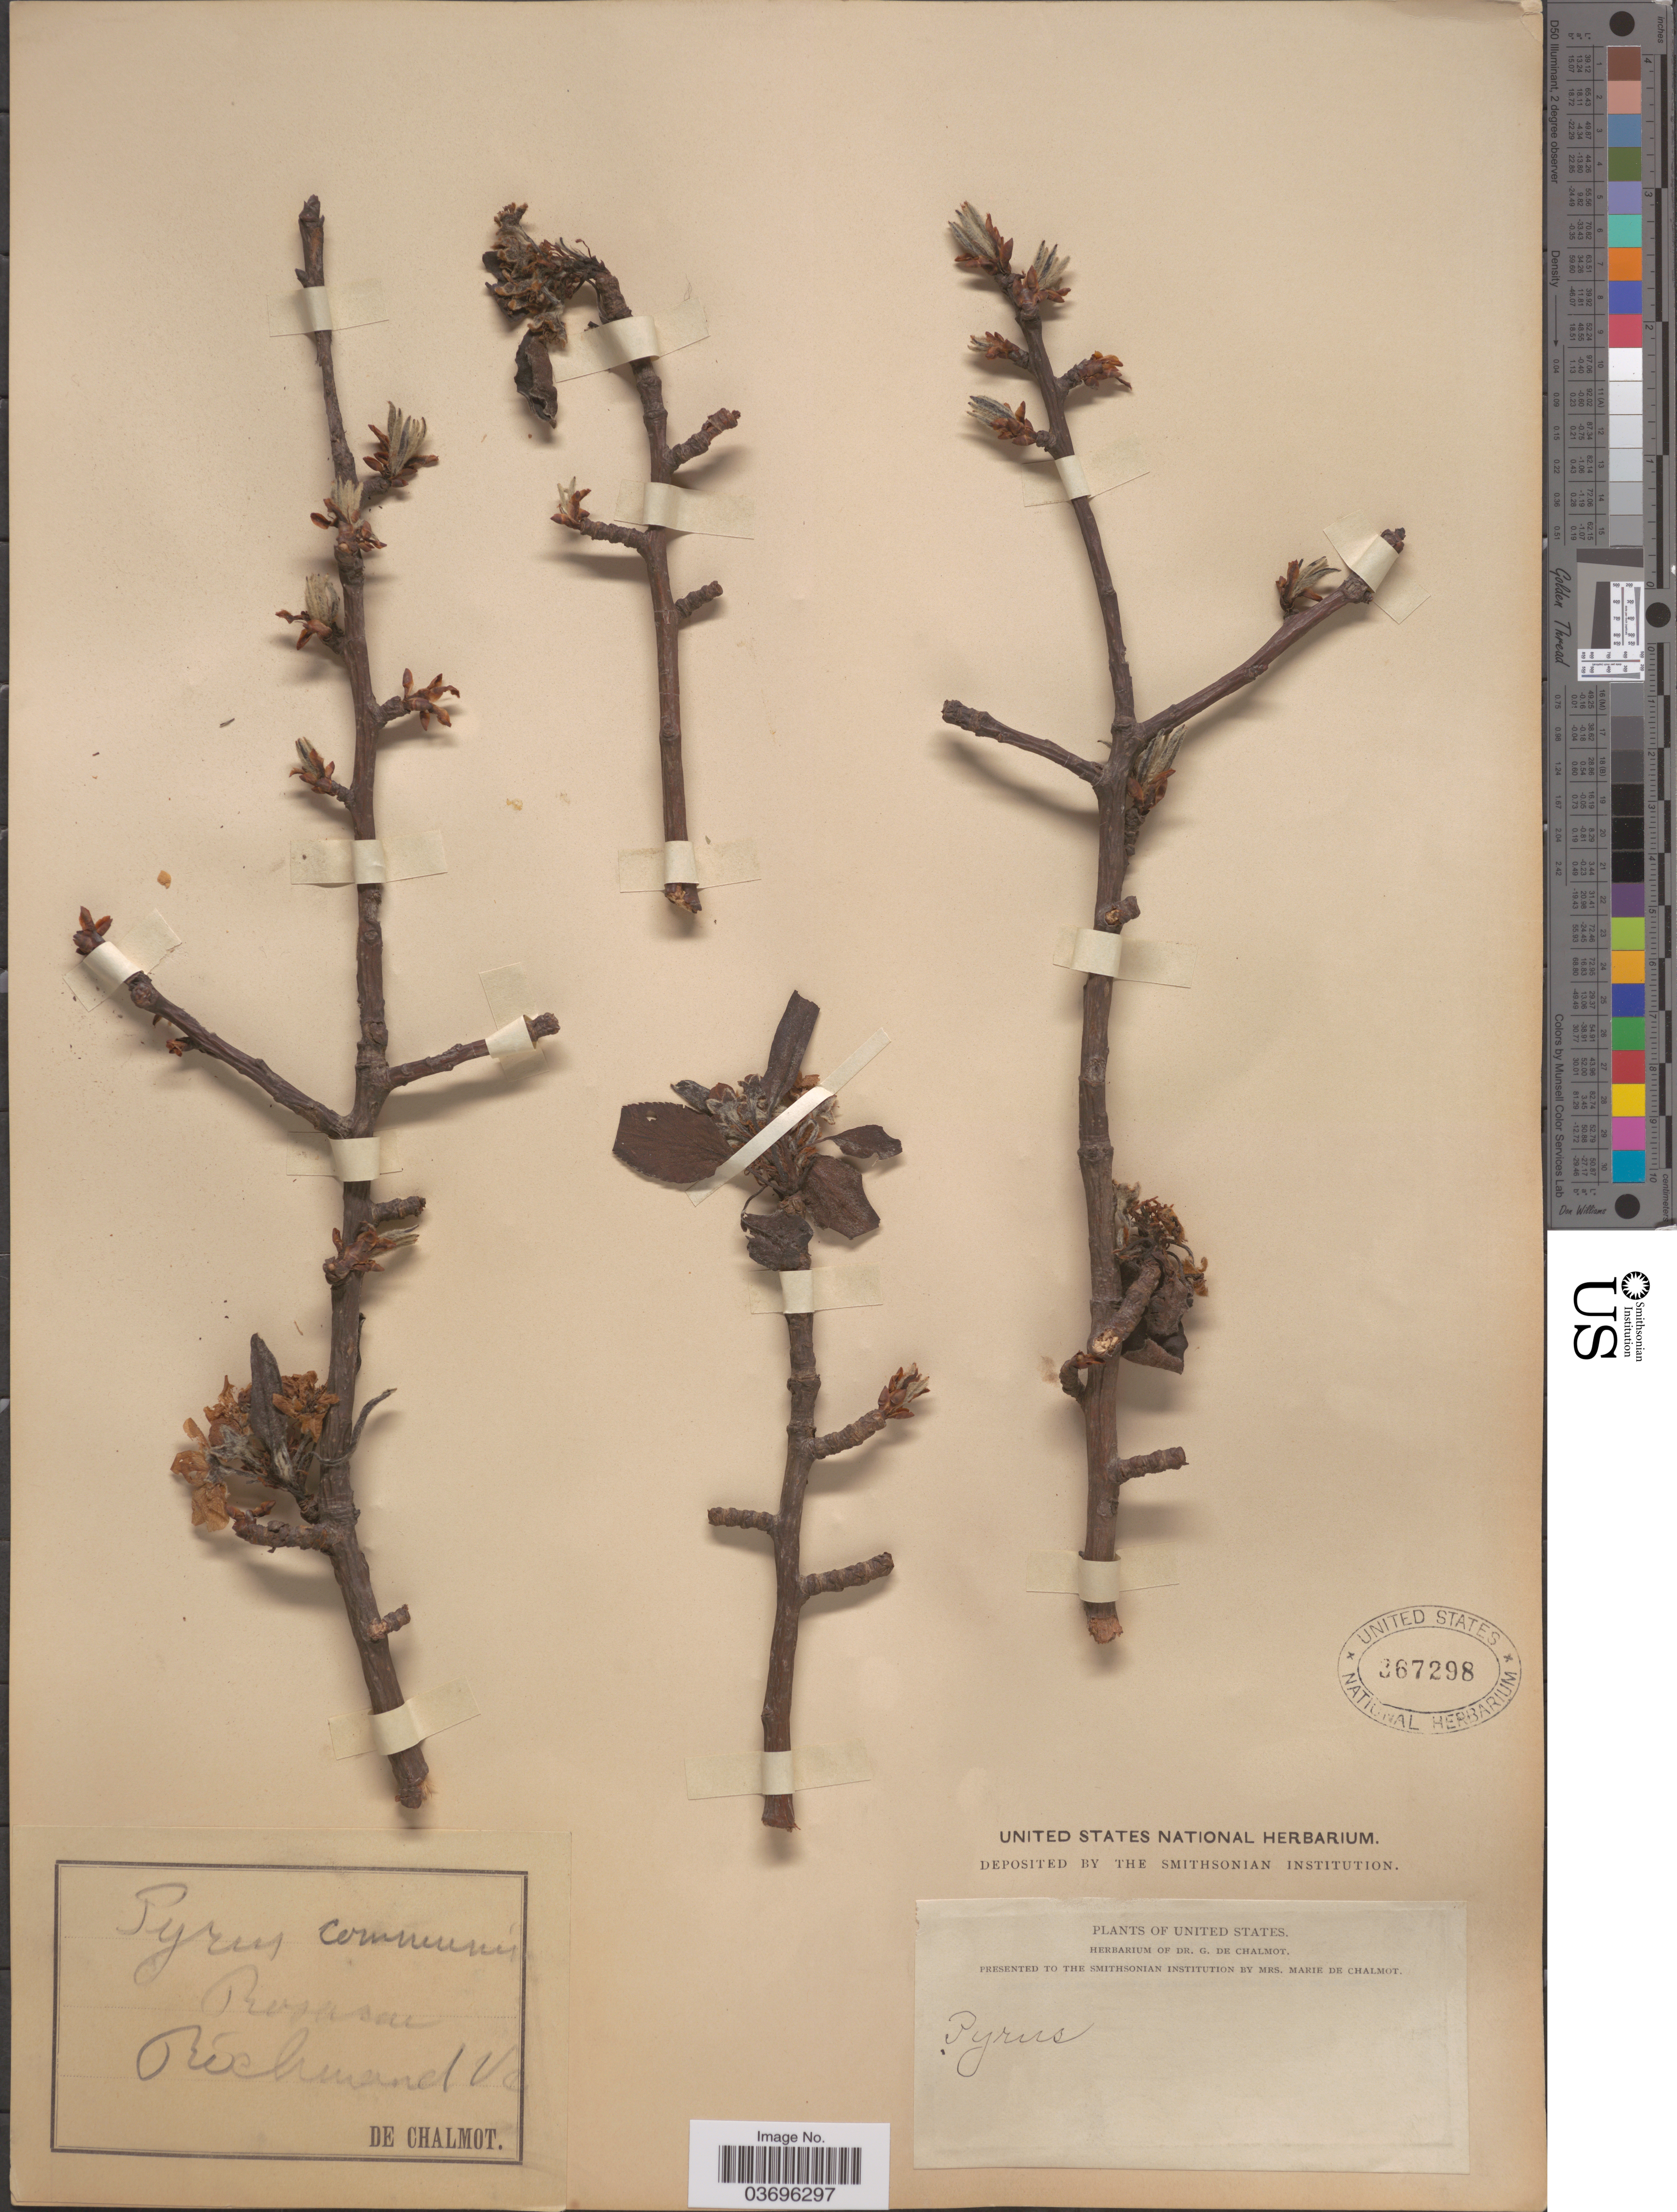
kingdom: Plantae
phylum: Tracheophyta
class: Magnoliopsida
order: Rosales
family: Rosaceae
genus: Pyrus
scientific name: Pyrus communis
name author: L.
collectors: G. de Chalmot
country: United States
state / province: Virginia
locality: Richmond.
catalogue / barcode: US 367298